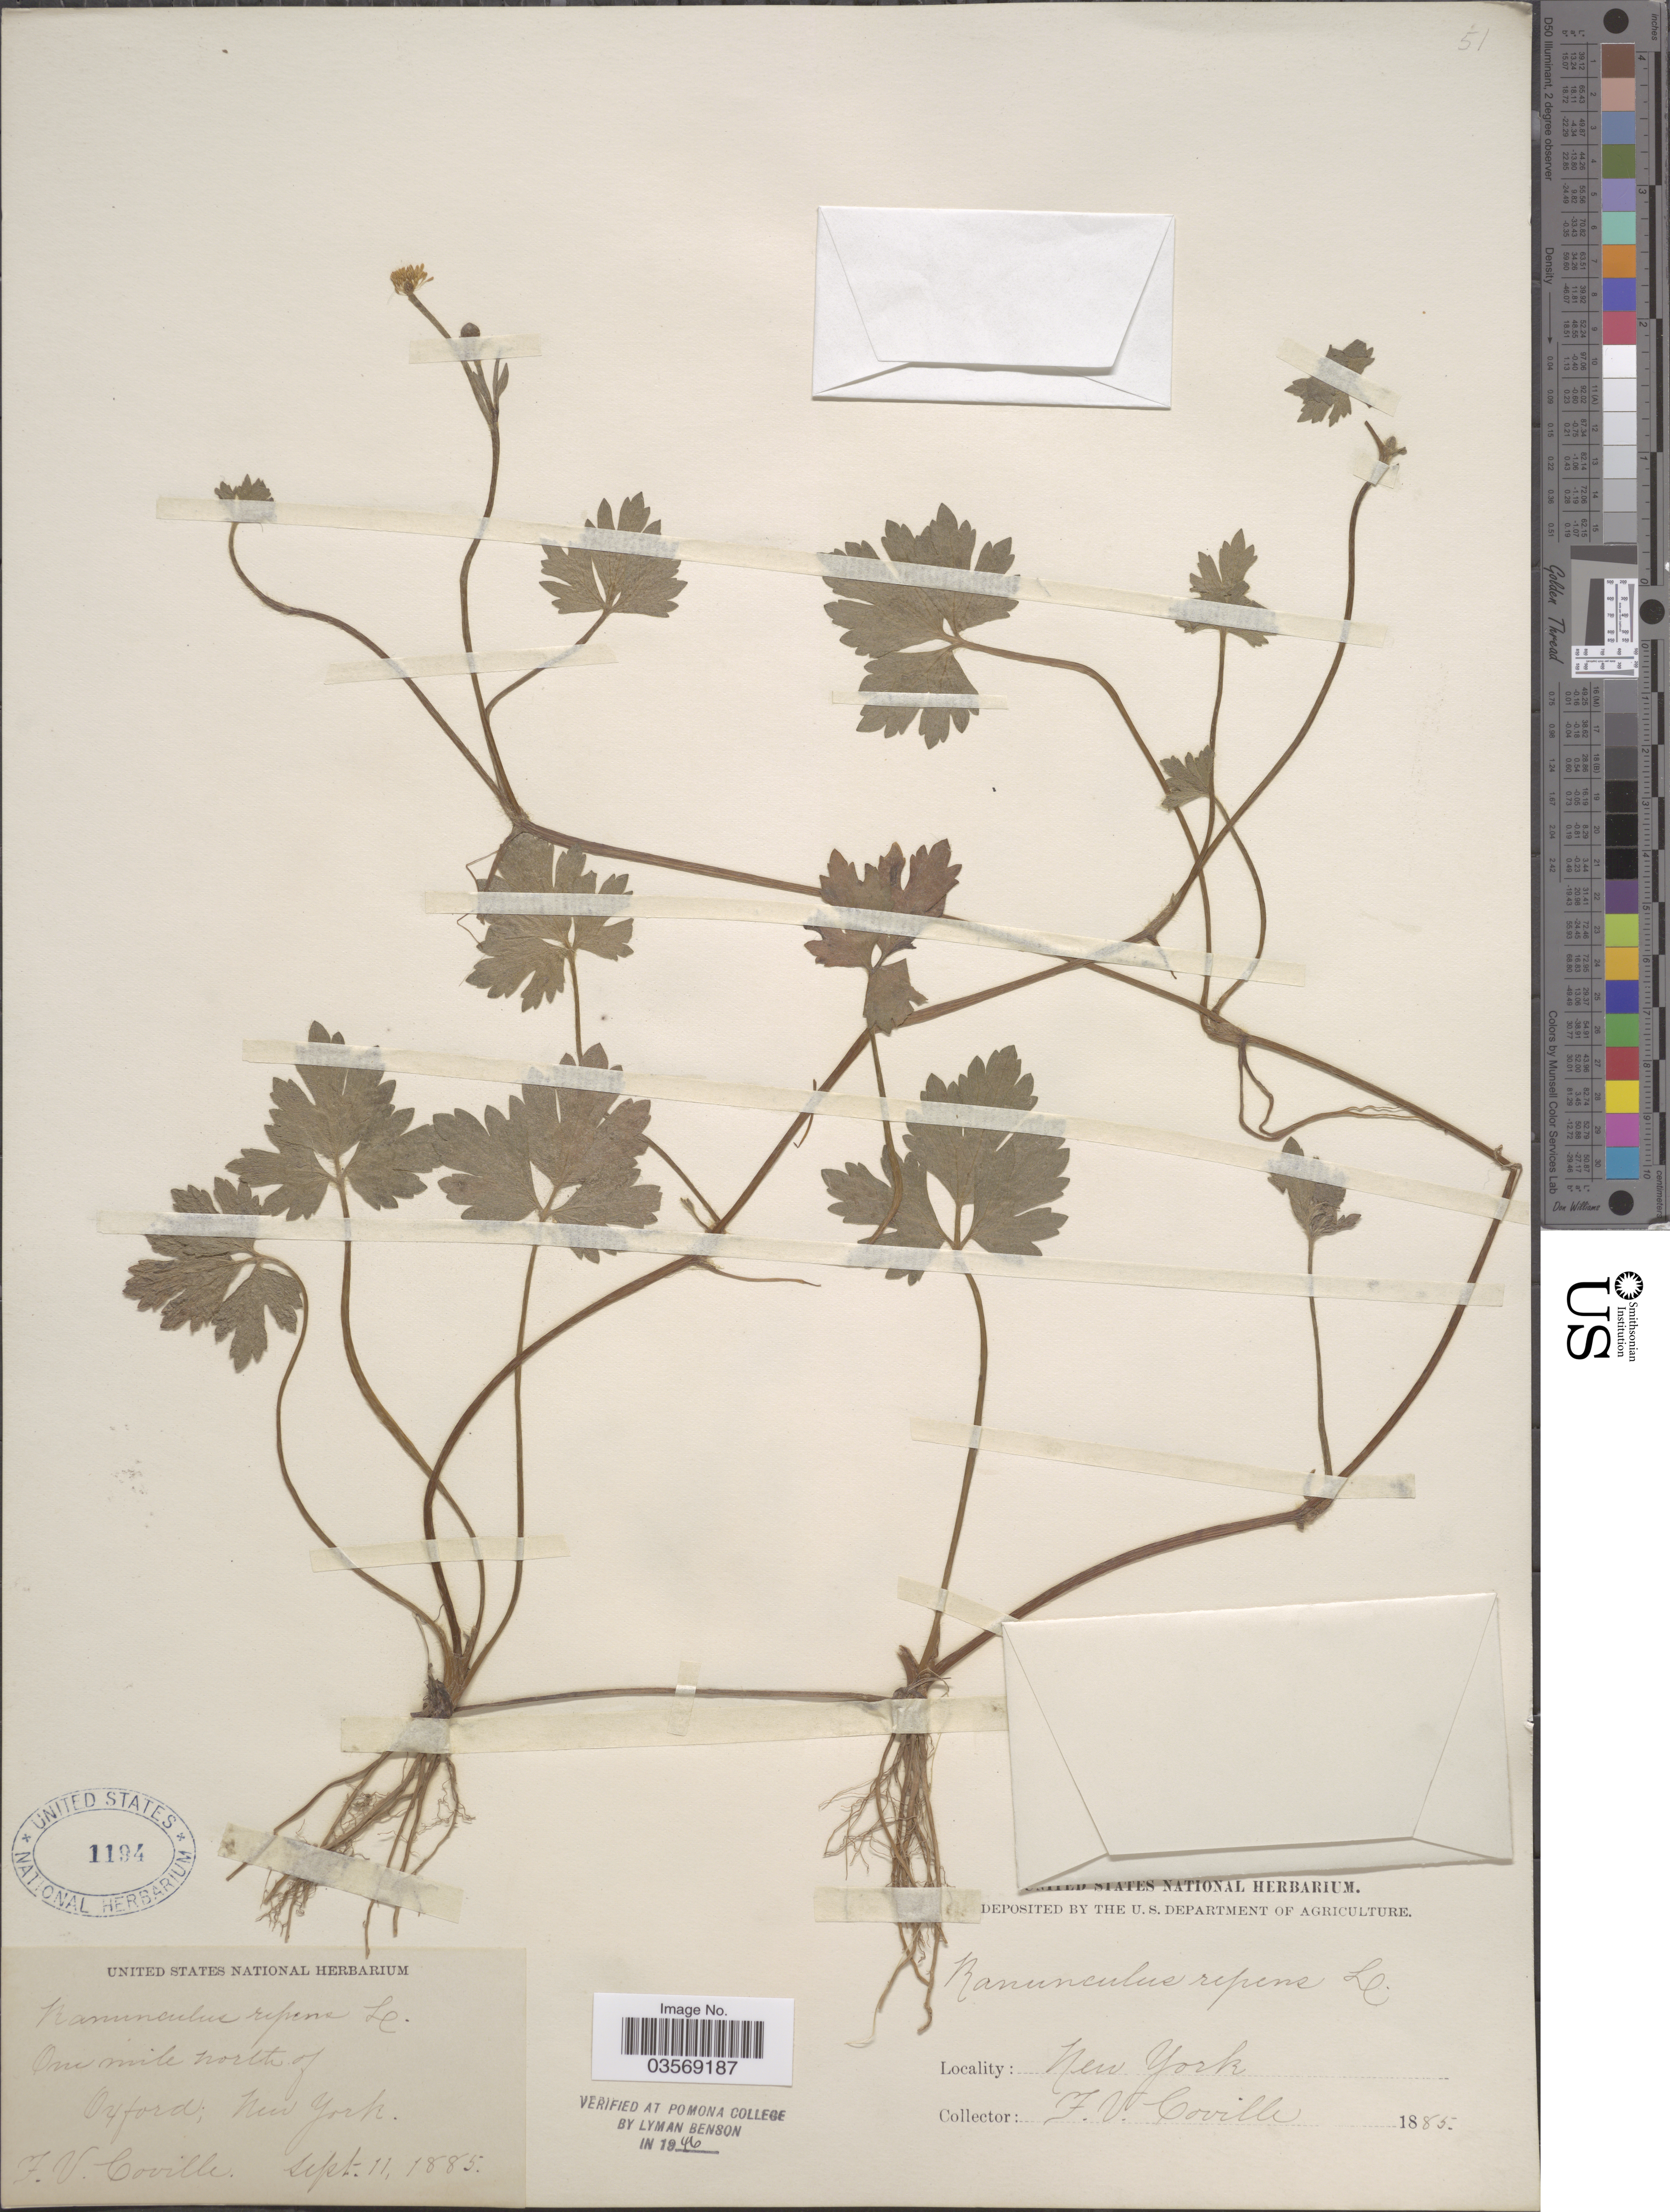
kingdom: Plantae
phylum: Tracheophyta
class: Magnoliopsida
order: Ranunculales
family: Ranunculaceae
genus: Ranunculus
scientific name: Ranunculus repens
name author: L.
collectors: F. V. Coville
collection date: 1885-09-11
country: United States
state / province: New York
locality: One mile north of Oxford.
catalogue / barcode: US 1194